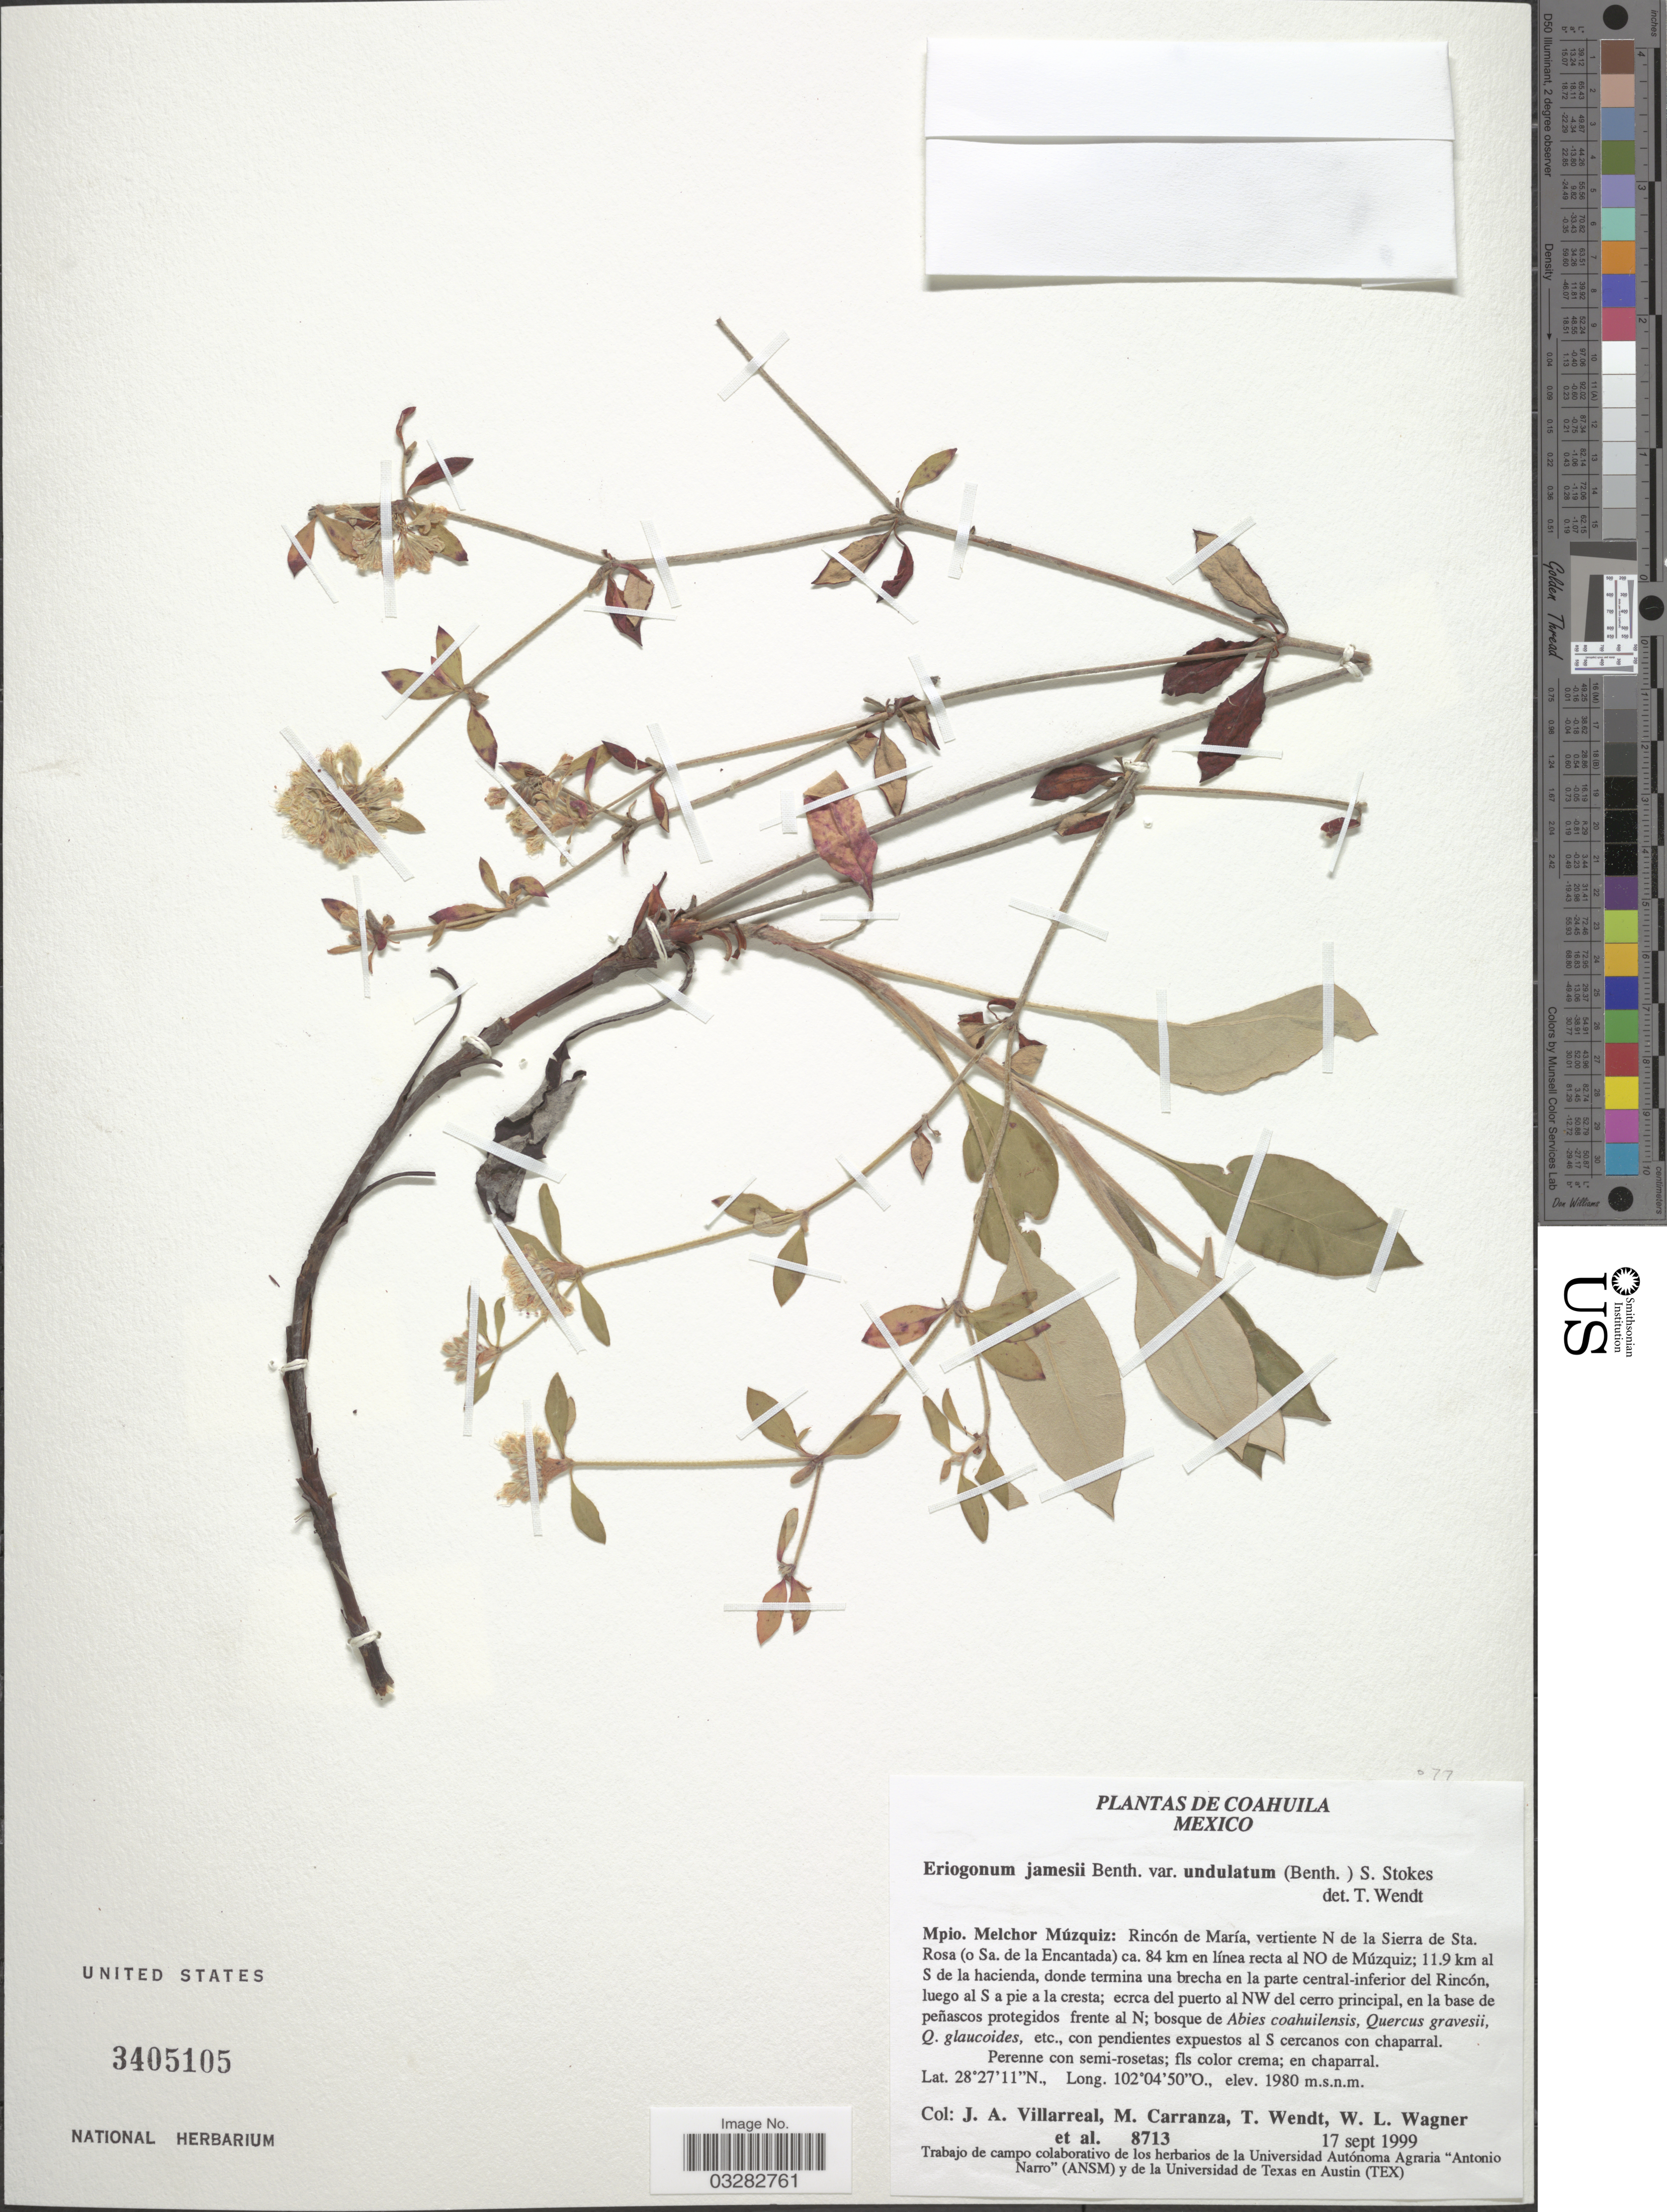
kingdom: Plantae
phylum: Tracheophyta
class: Magnoliopsida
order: Caryophyllales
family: Polygonaceae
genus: Eriogonum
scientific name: Eriogonum jamesii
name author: Benth.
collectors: J. Villareal, M. Carranza, T. L. Wendt, W. L. Wagner & et al.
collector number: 8713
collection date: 1999-09-17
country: Mexico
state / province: Coahuila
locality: Mpio. Melchor Múzquiz: Rincón de María, vertiente N de la Sierra de Sta. Rosa (o Sa. de la Encantada) ca. 84 km en línea recta al NO de Múzquiz; 11.9 km al S de la hacienda, donde termina una brecha en la parte central-inferior del Rincón. luego al S a pie a la cresta; ecrca del puerto al NW del cerro principal, en la base de peñascos protegidos frente al N.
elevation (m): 1980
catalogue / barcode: US 3405105